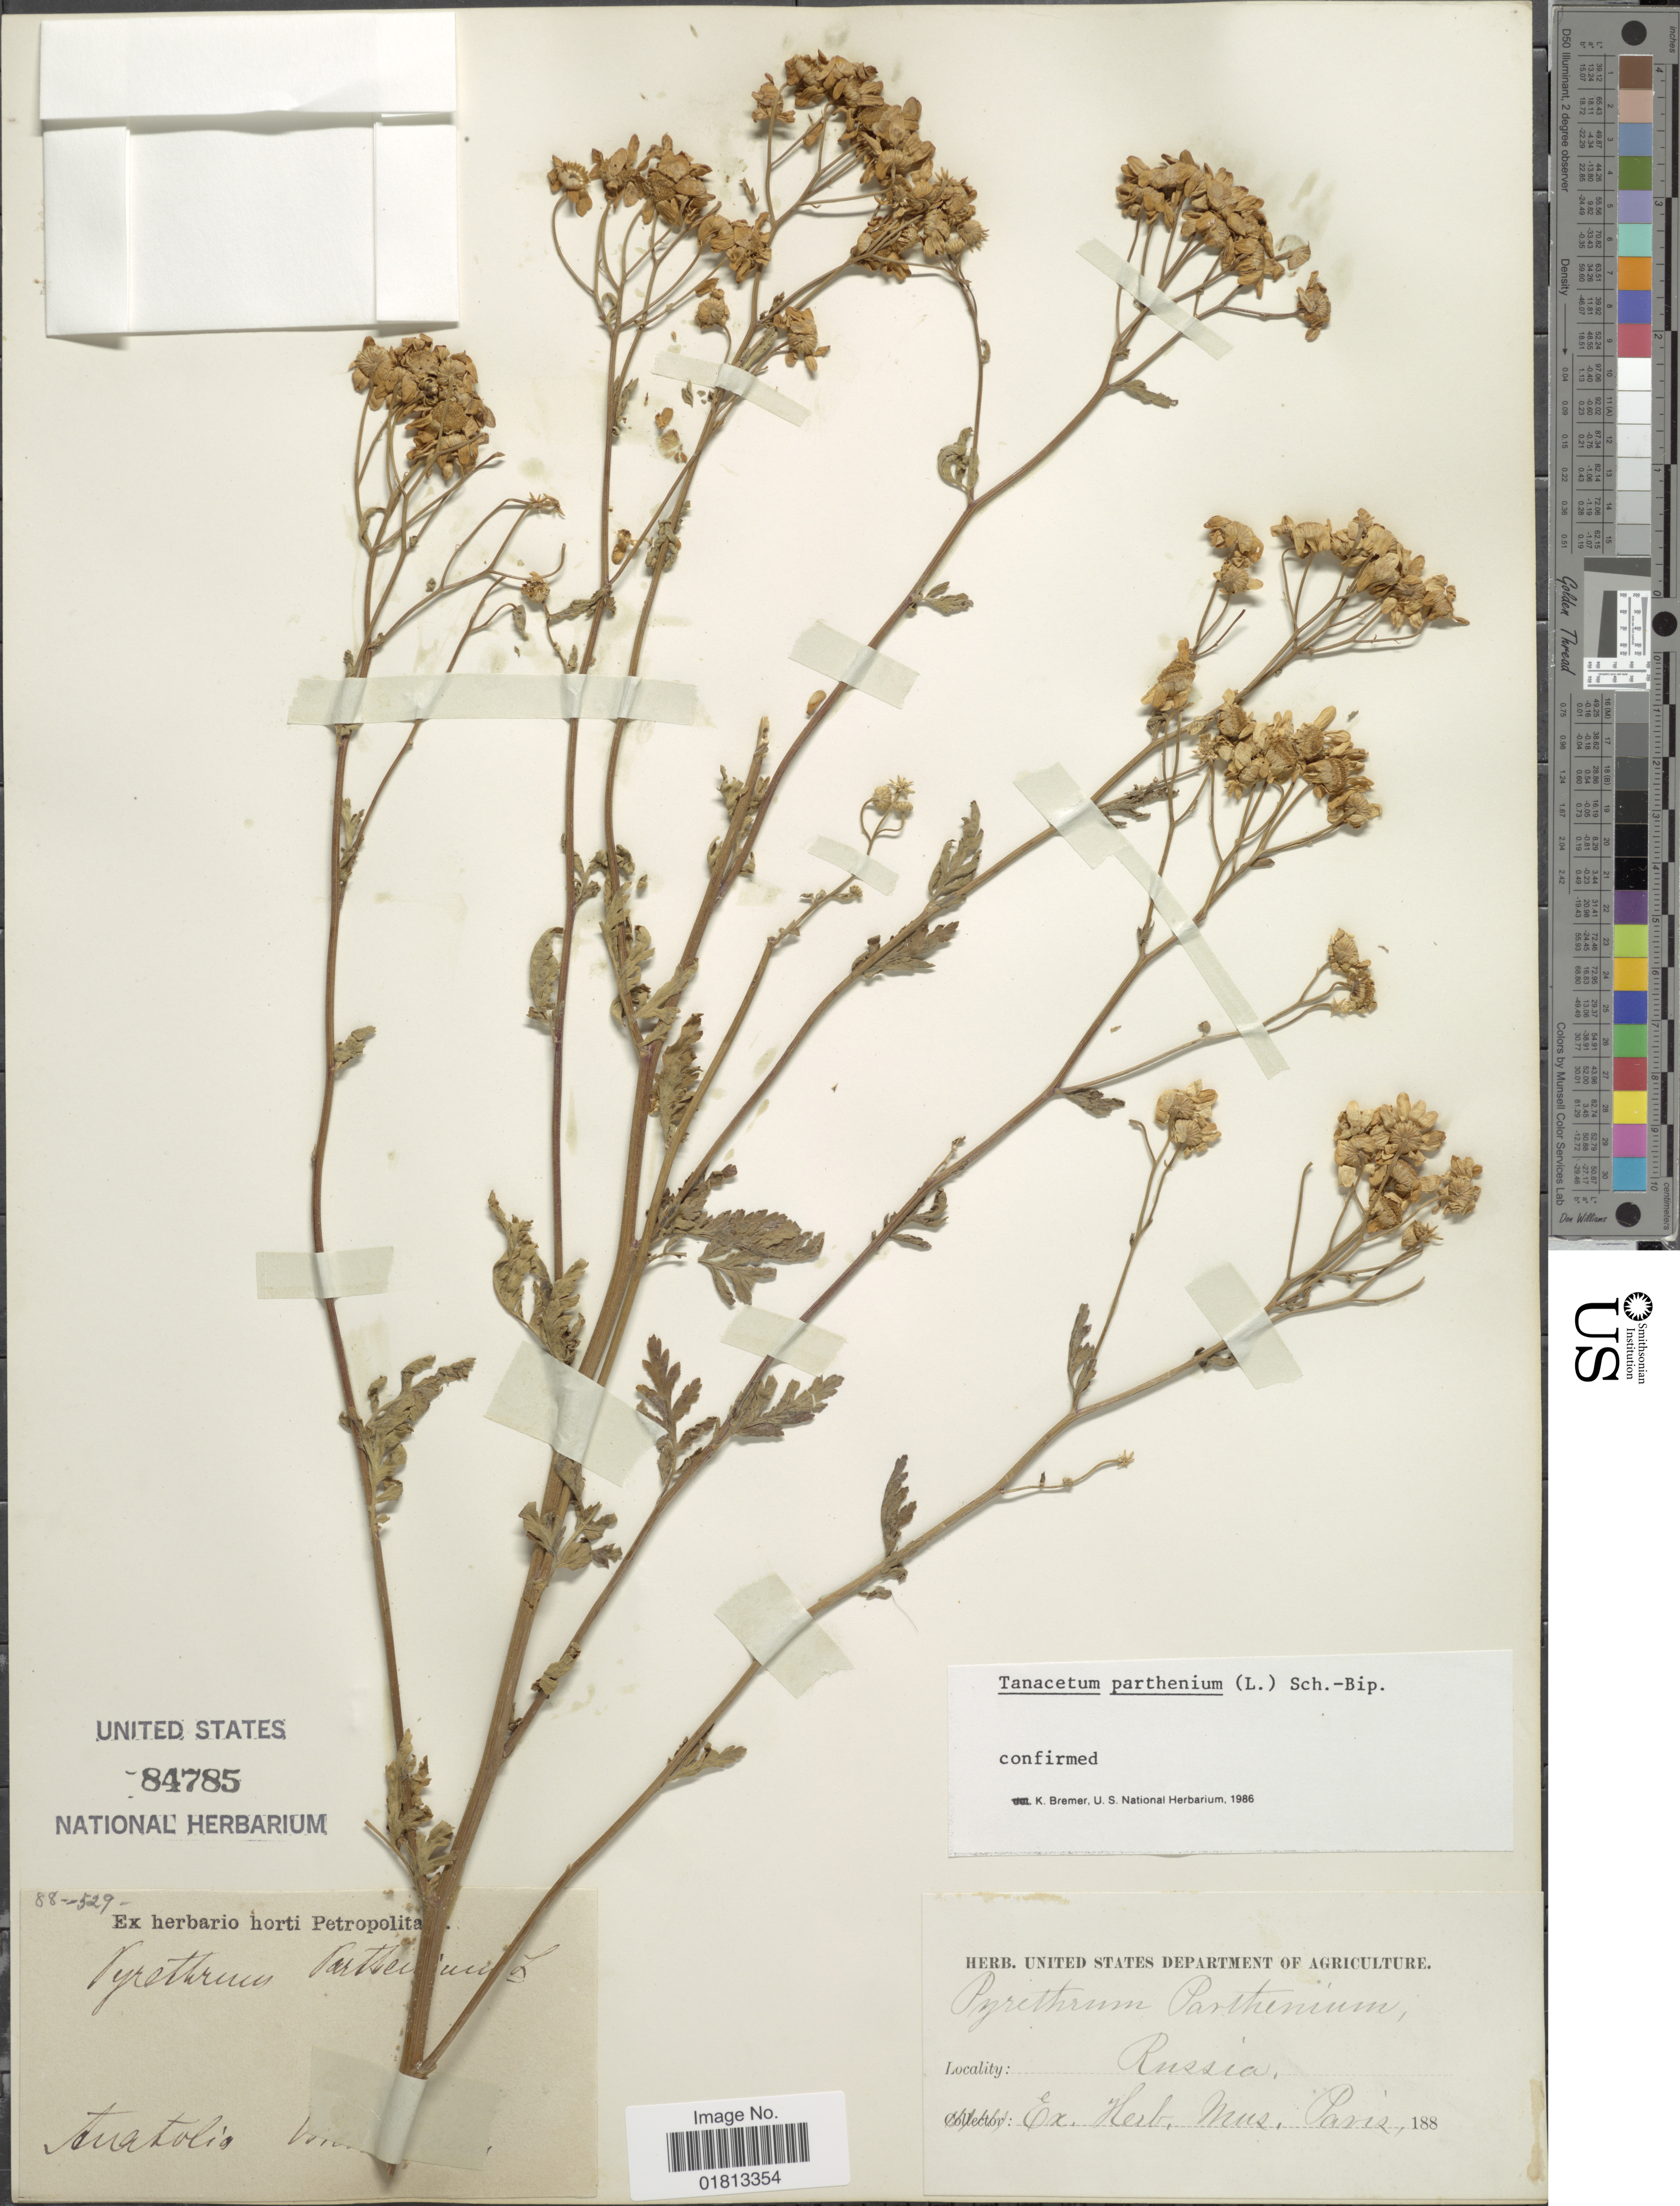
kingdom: Plantae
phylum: Tracheophyta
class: Magnoliopsida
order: Asterales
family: Asteraceae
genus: Tanacetum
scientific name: Tanacetum parthenium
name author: (L.) Sch. Bip.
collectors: ex herb. Mus. Paris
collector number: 88/529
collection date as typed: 188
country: Russian Federation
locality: Auatolia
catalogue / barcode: US 84785